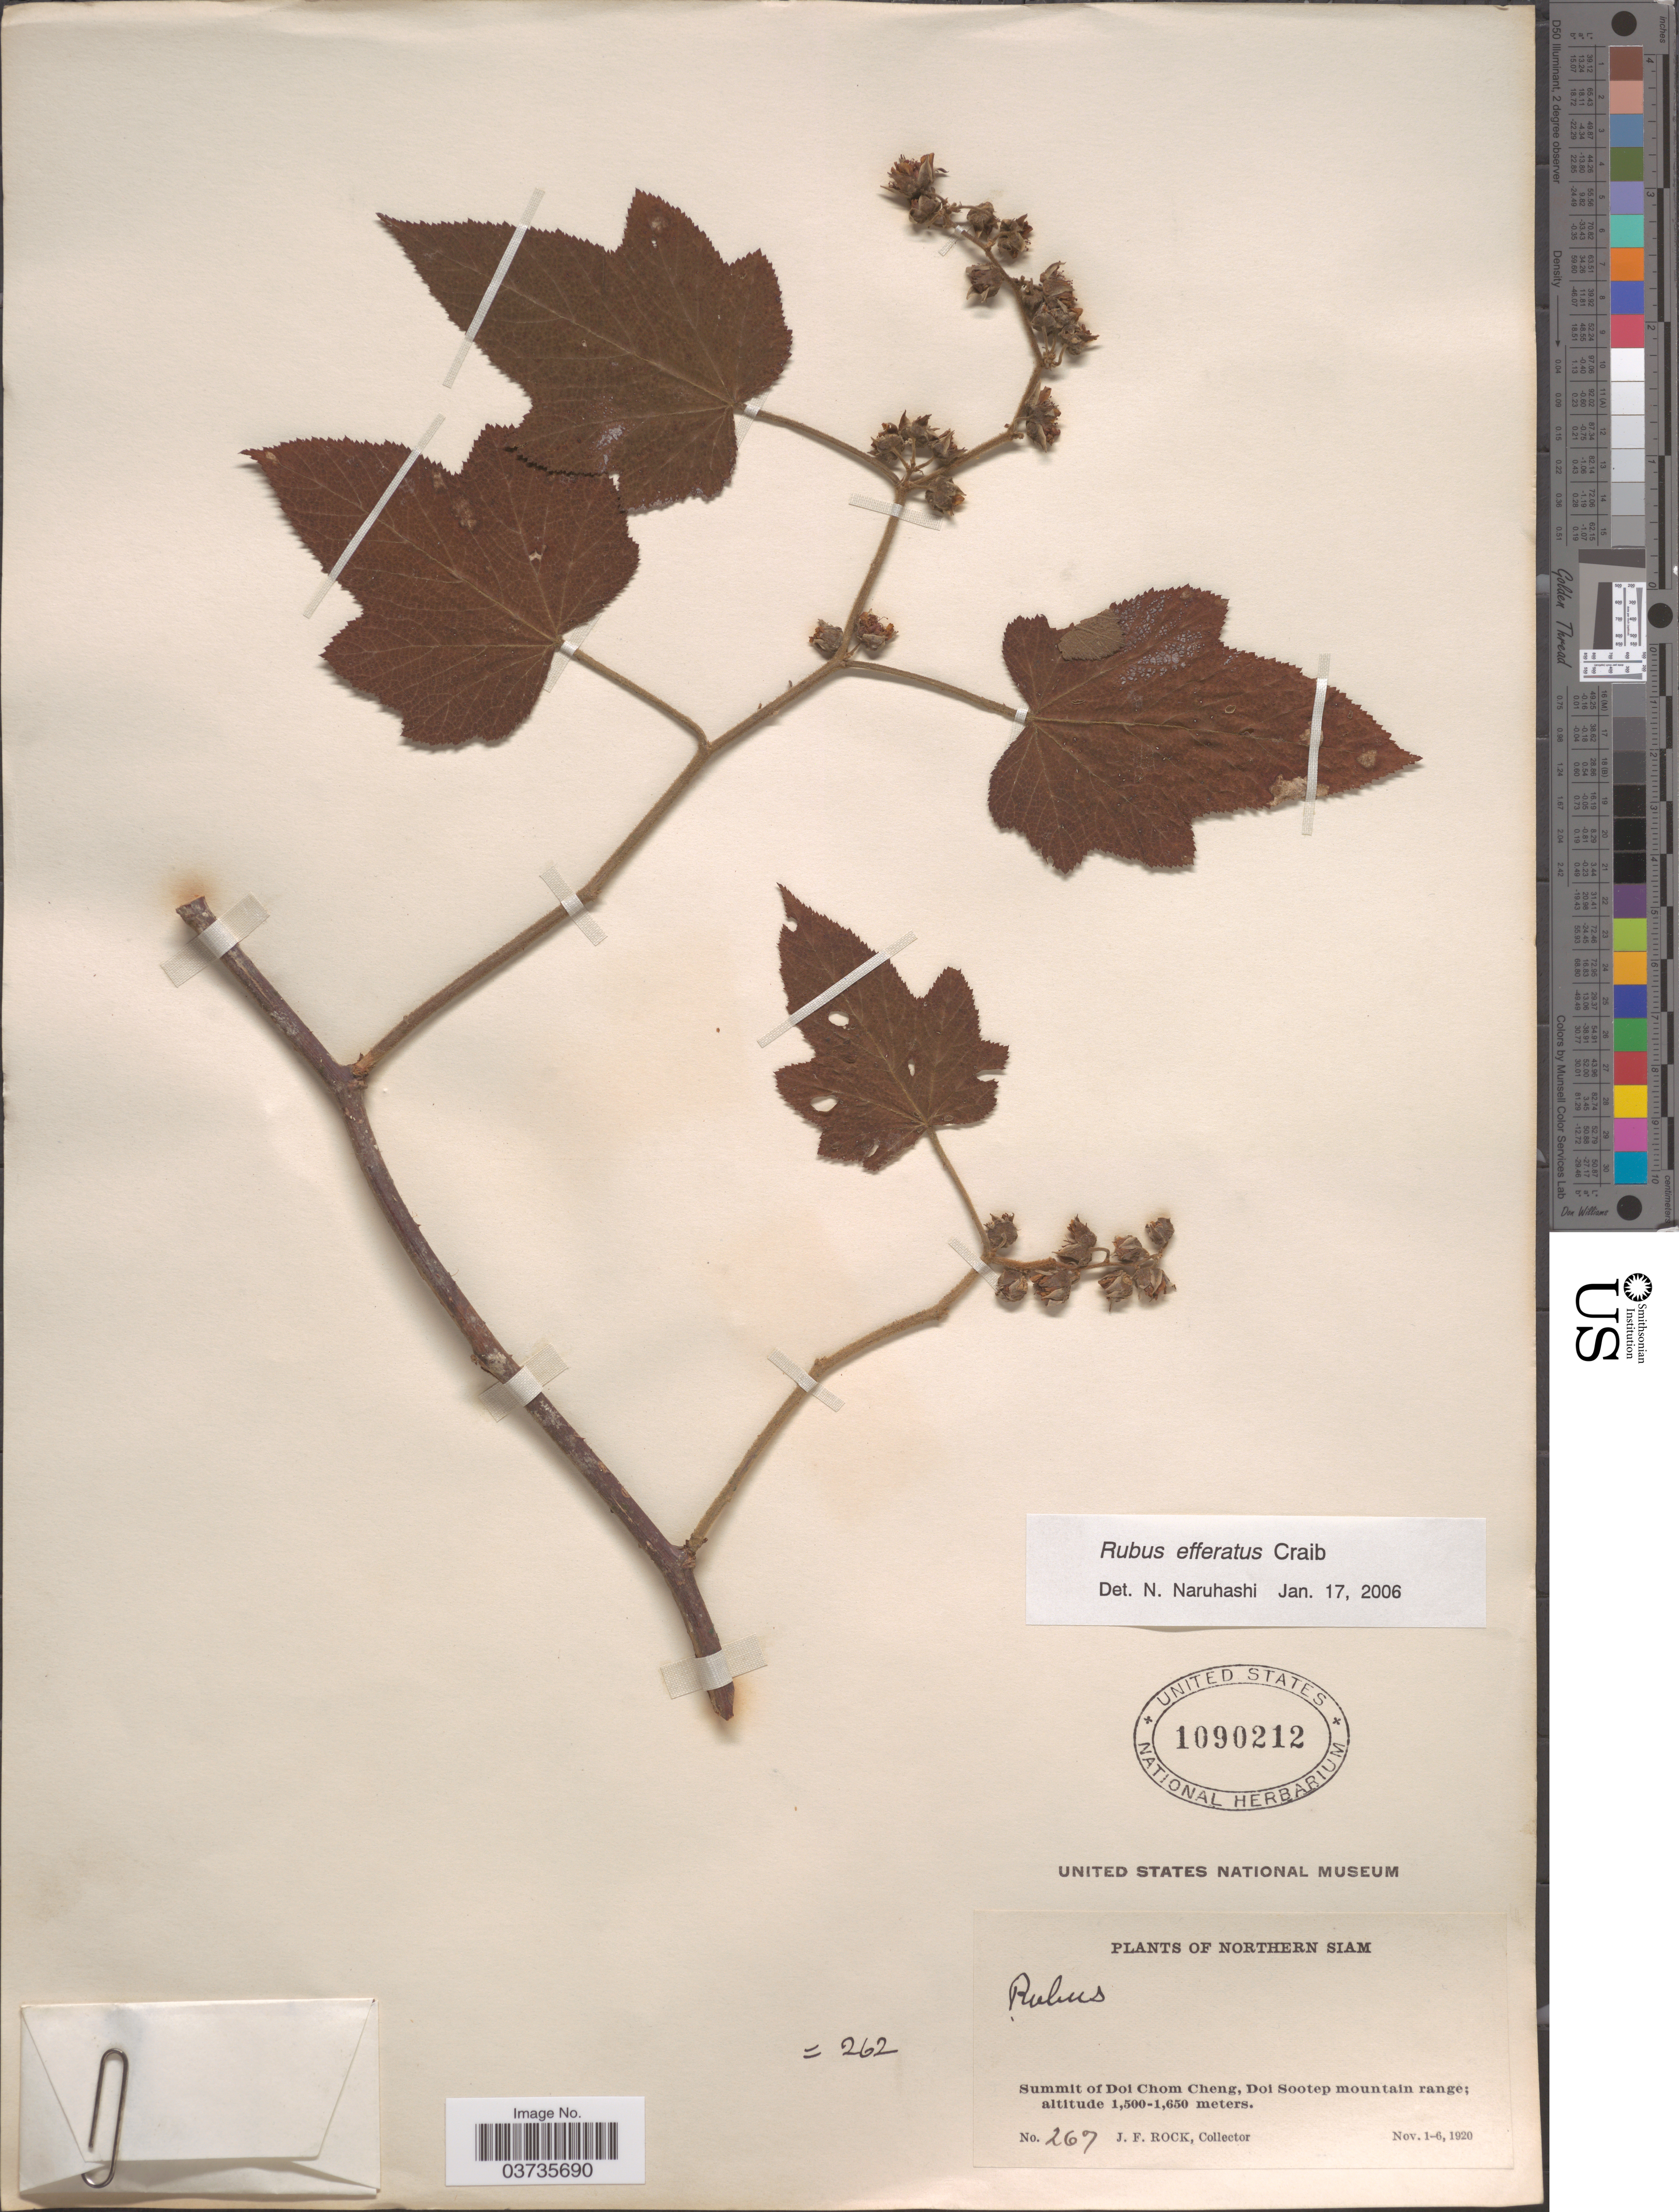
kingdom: Plantae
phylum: Tracheophyta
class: Magnoliopsida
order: Rosales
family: Rosaceae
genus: Rubus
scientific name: Rubus effertus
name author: L.H. Bailey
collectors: J. Rock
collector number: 267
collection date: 1920-11-01/1920-11-06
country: Thailand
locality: Northern Siam. Summit of Doi Chom Cheng, Doi Sootep mountain range.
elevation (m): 1500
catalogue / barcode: US 1090212